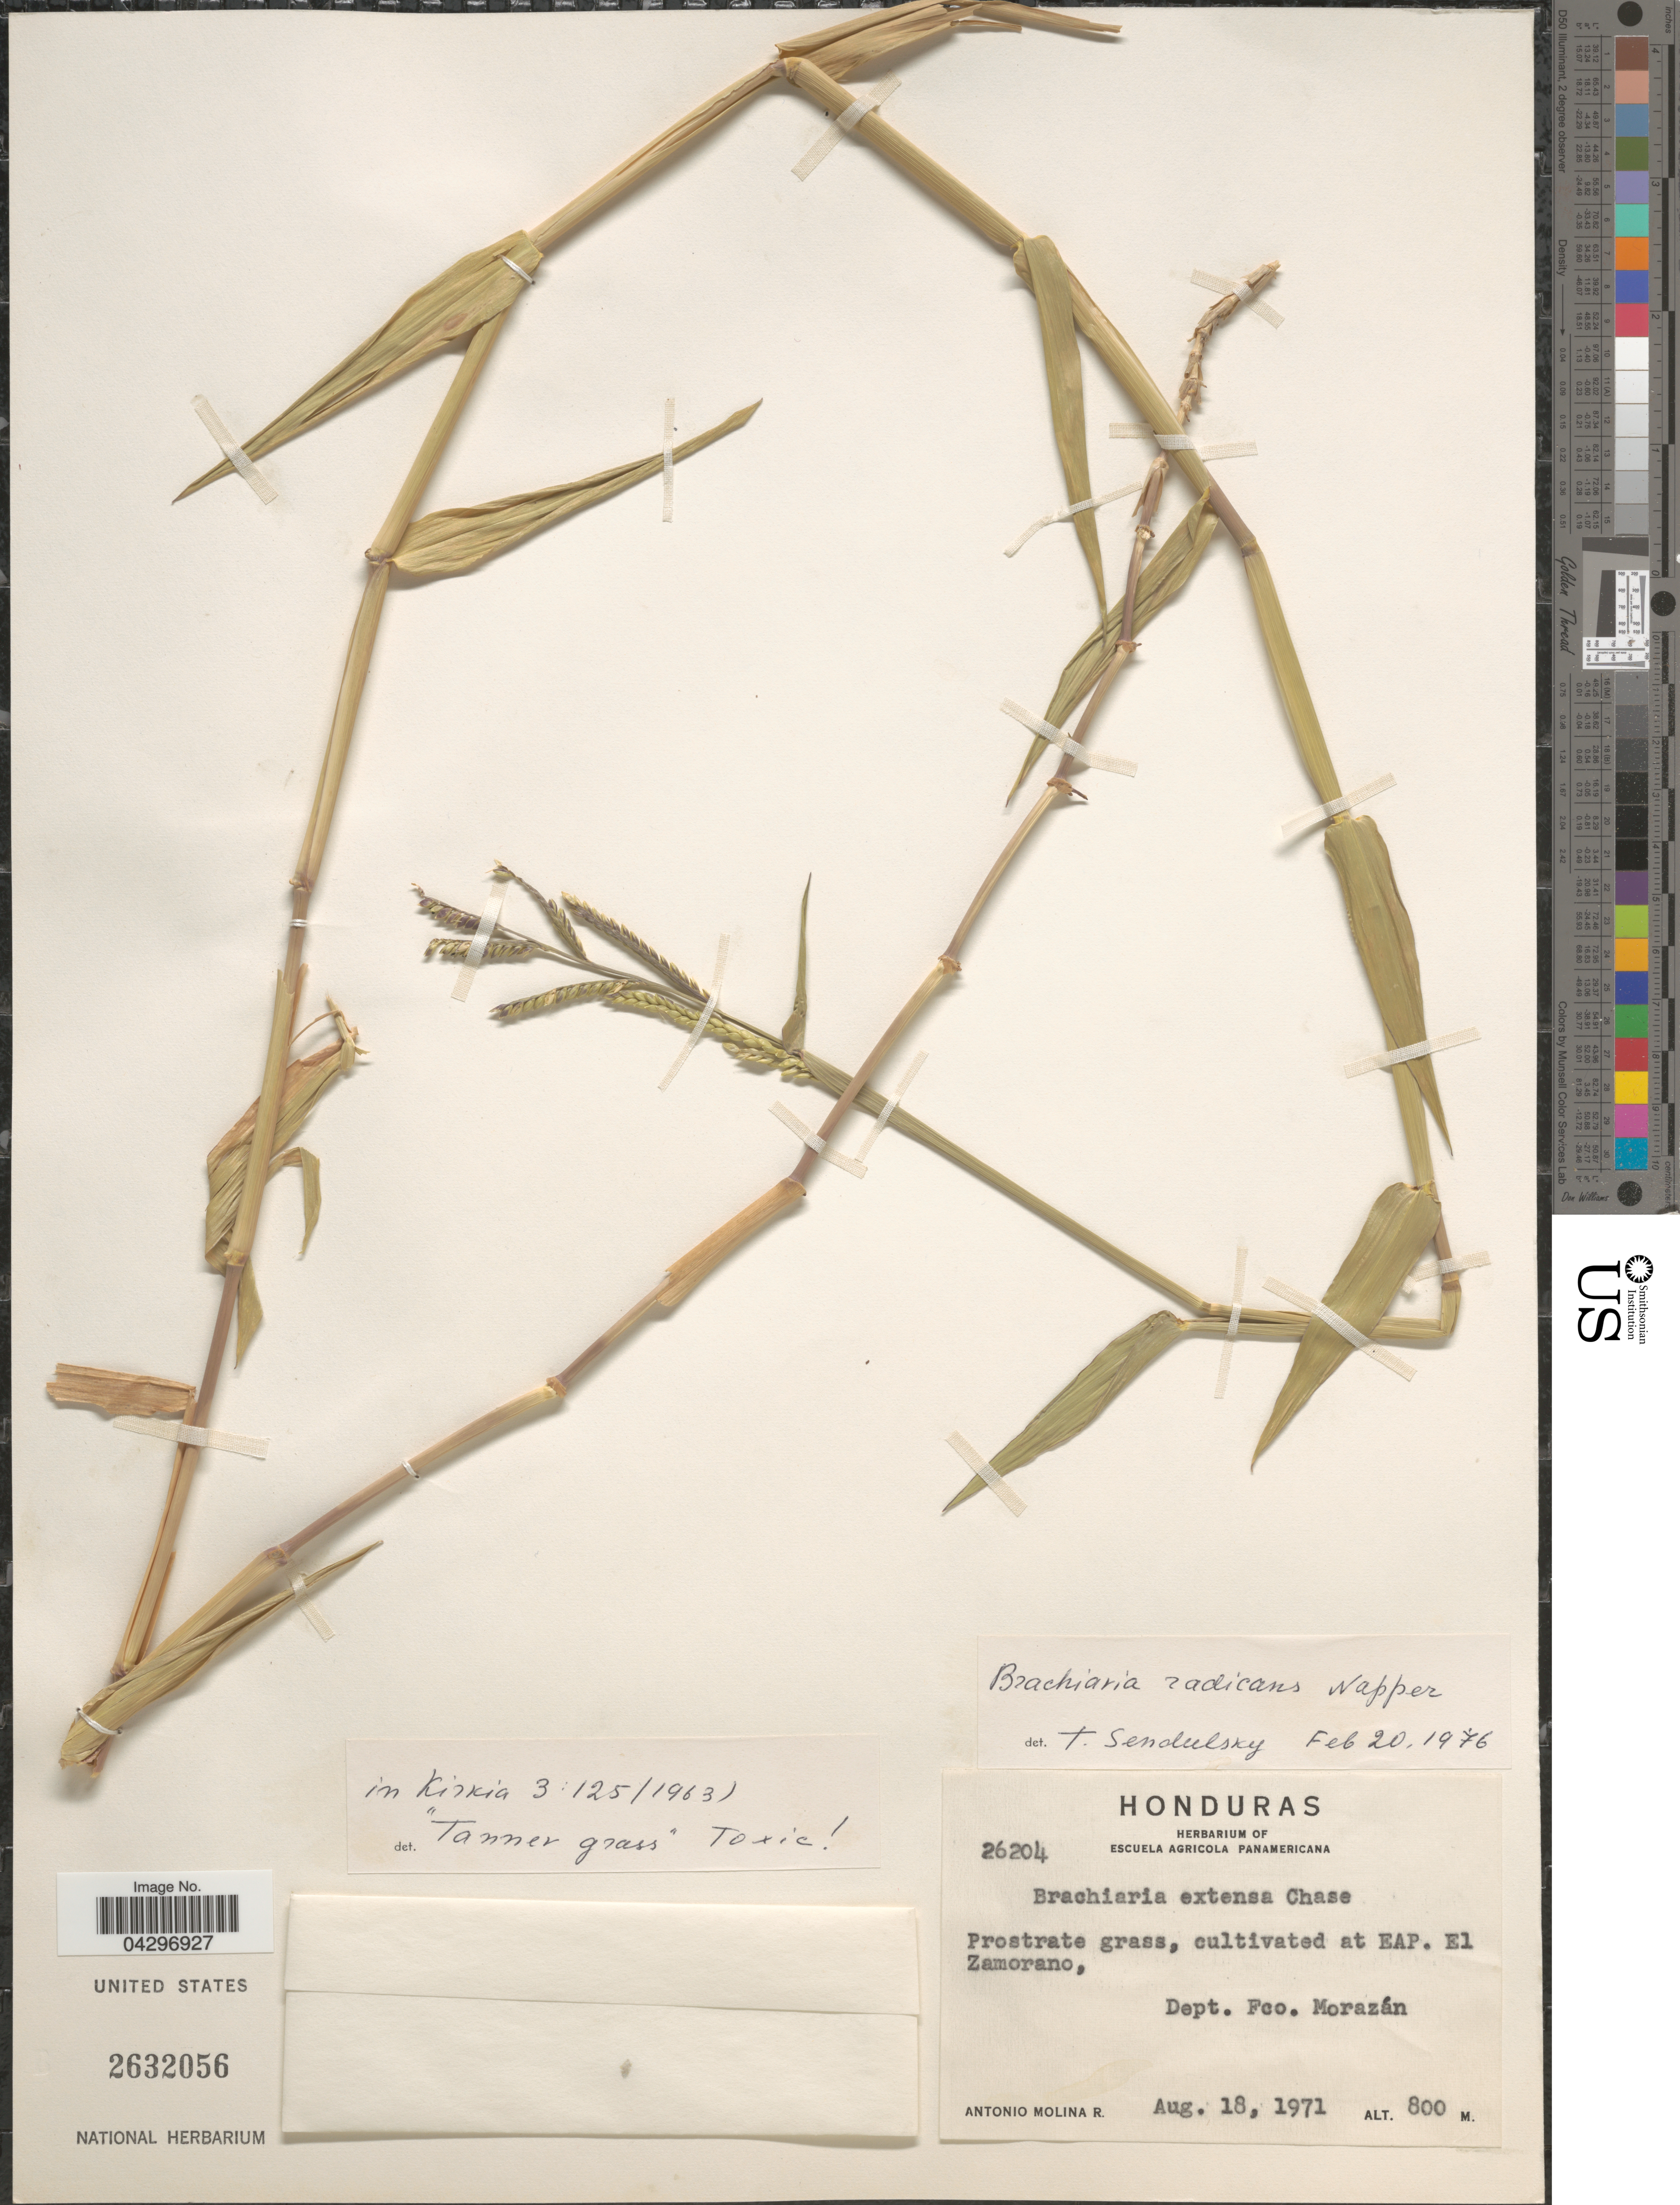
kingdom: Plantae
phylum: Tracheophyta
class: Liliopsida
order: Poales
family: Poaceae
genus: Urochloa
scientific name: Urochloa arrecta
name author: (Hack. ex Durand & Schinz) Morrone & Zuloaga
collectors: A. Molina R.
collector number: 26204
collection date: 1971-08-18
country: Honduras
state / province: Fco. Morazán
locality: At EAP. El Zamorano, Dept. Fco. Morazán.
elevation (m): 800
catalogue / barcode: US 2632056